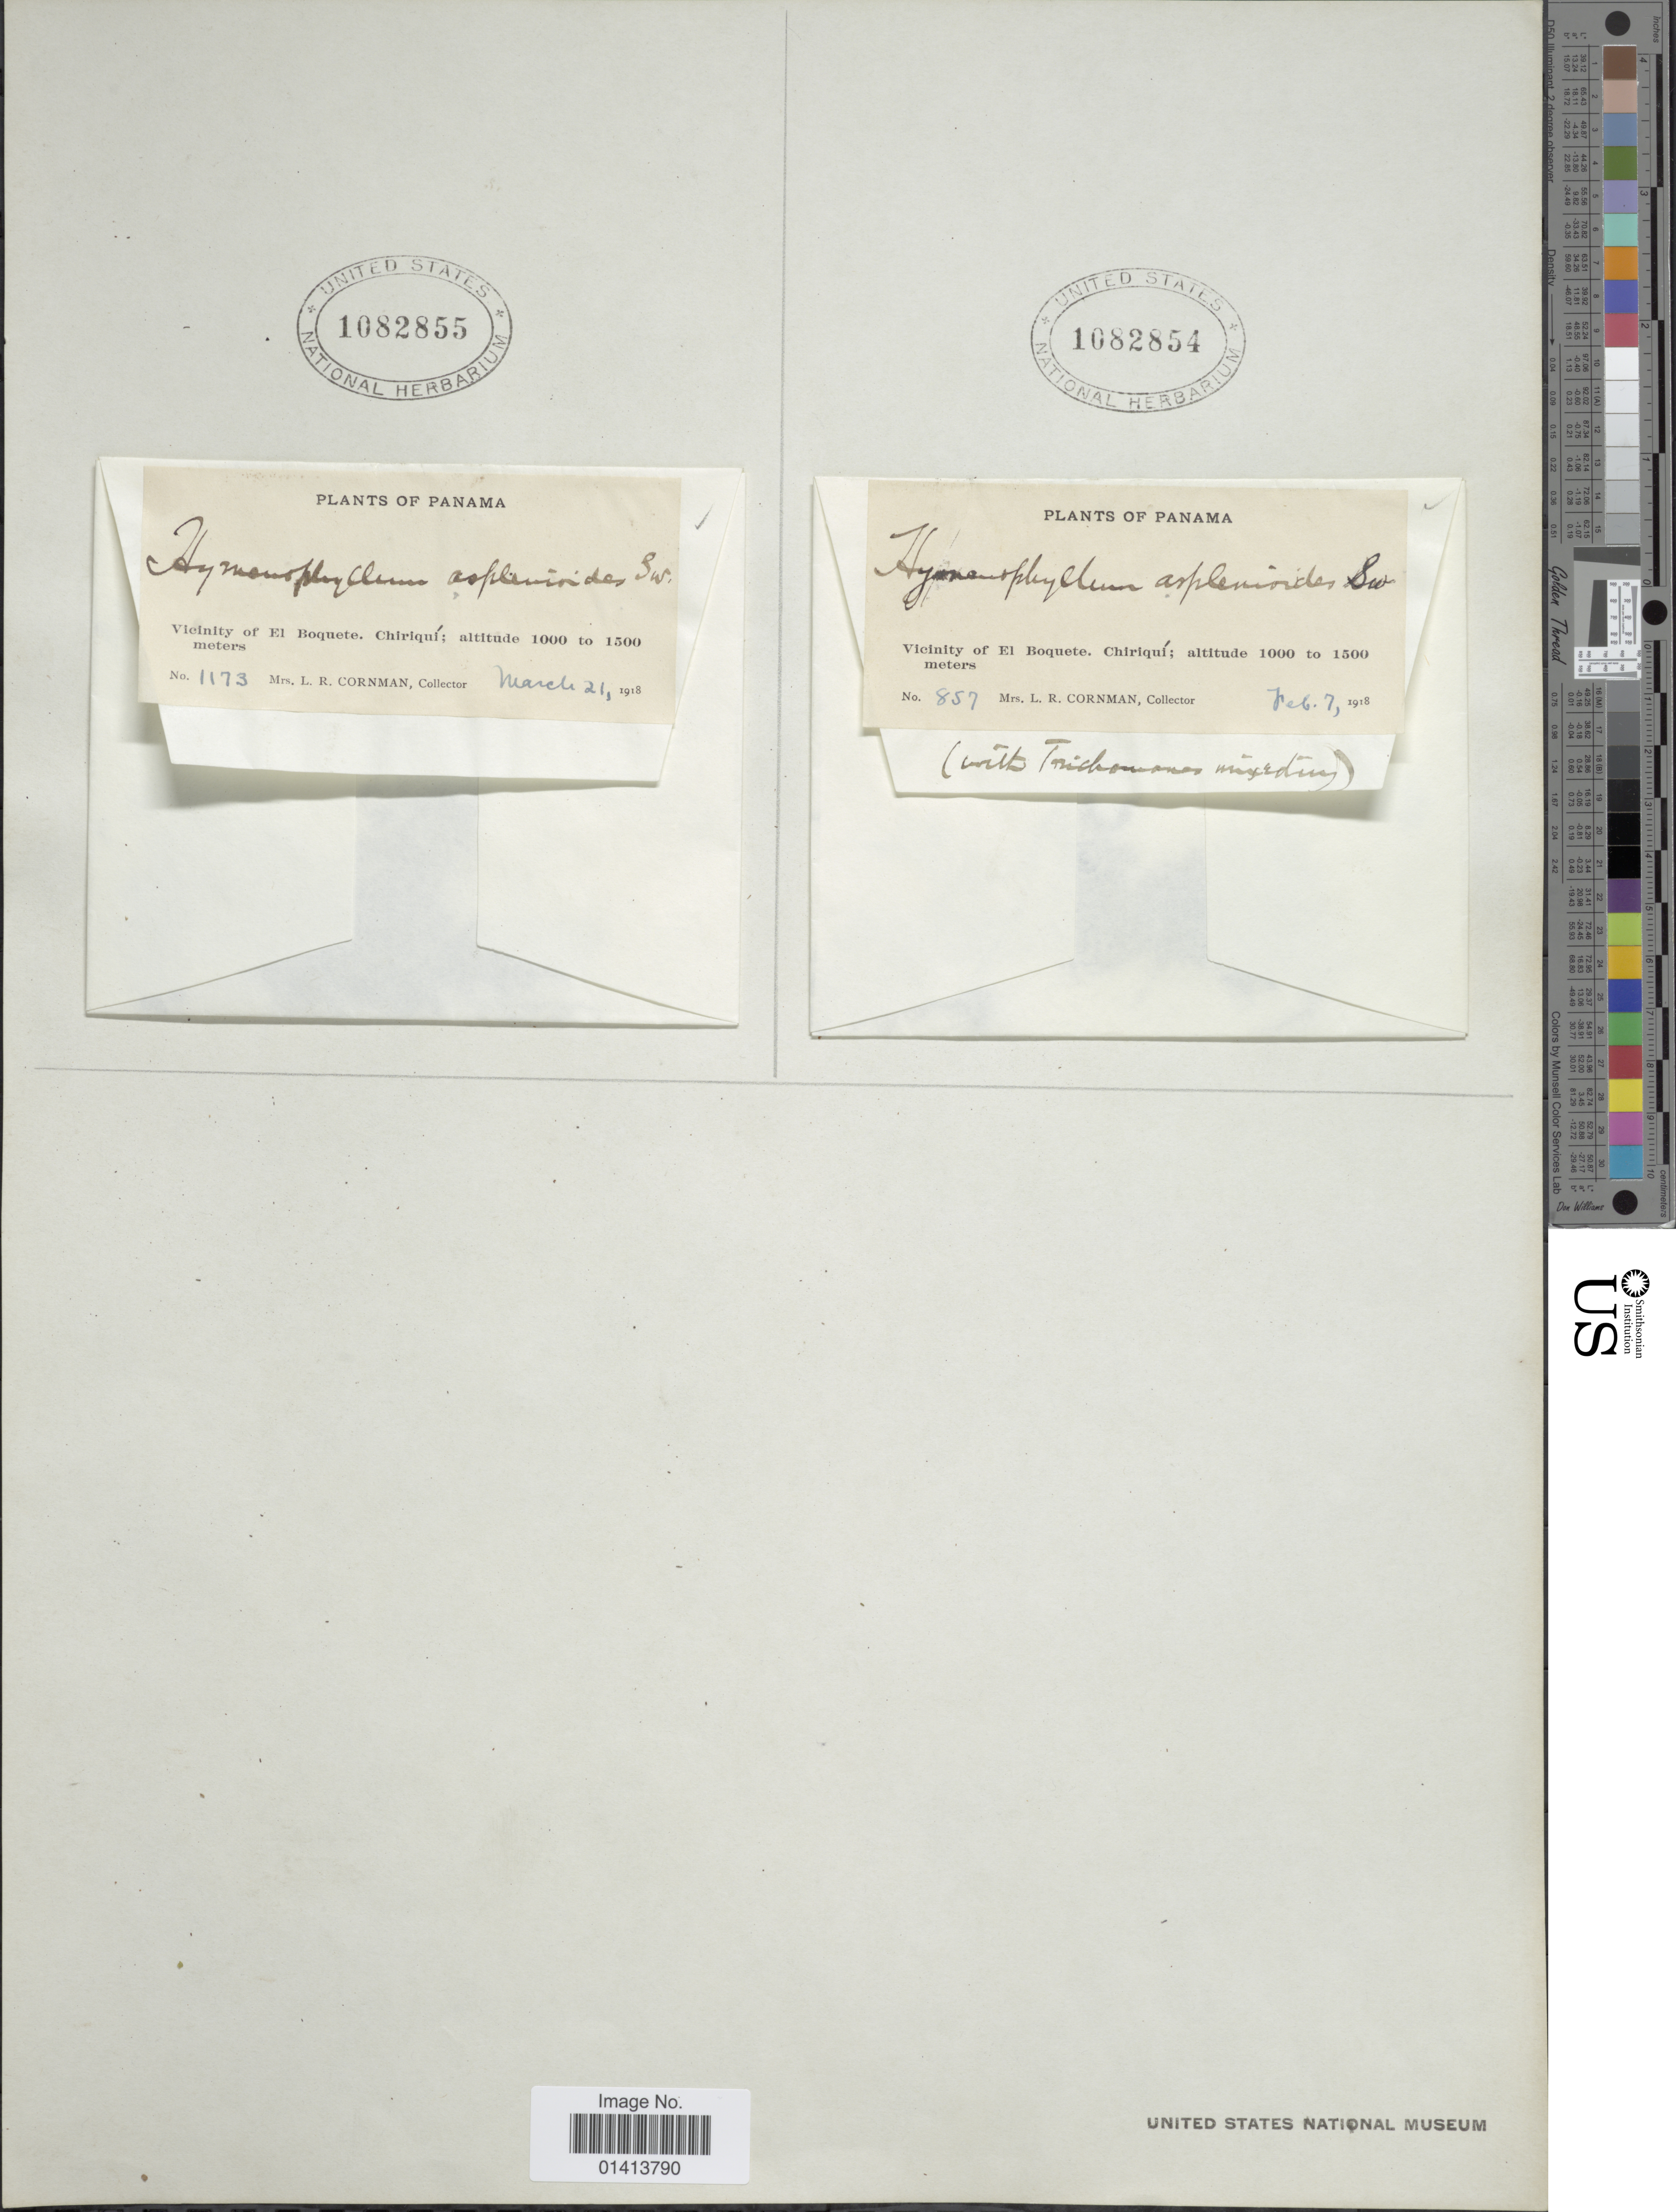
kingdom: Plantae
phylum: Tracheophyta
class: Polypodiopsida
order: Hymenophyllales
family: Hymenophyllaceae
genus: Hymenophyllum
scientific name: Hymenophyllum asplenioides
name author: (Sw.) Sw.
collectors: L. Cornman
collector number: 1173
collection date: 1918-03-21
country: Panama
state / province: Chiriqui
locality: Vicinity of El Boquete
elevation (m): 1000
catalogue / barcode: US 1082855-2